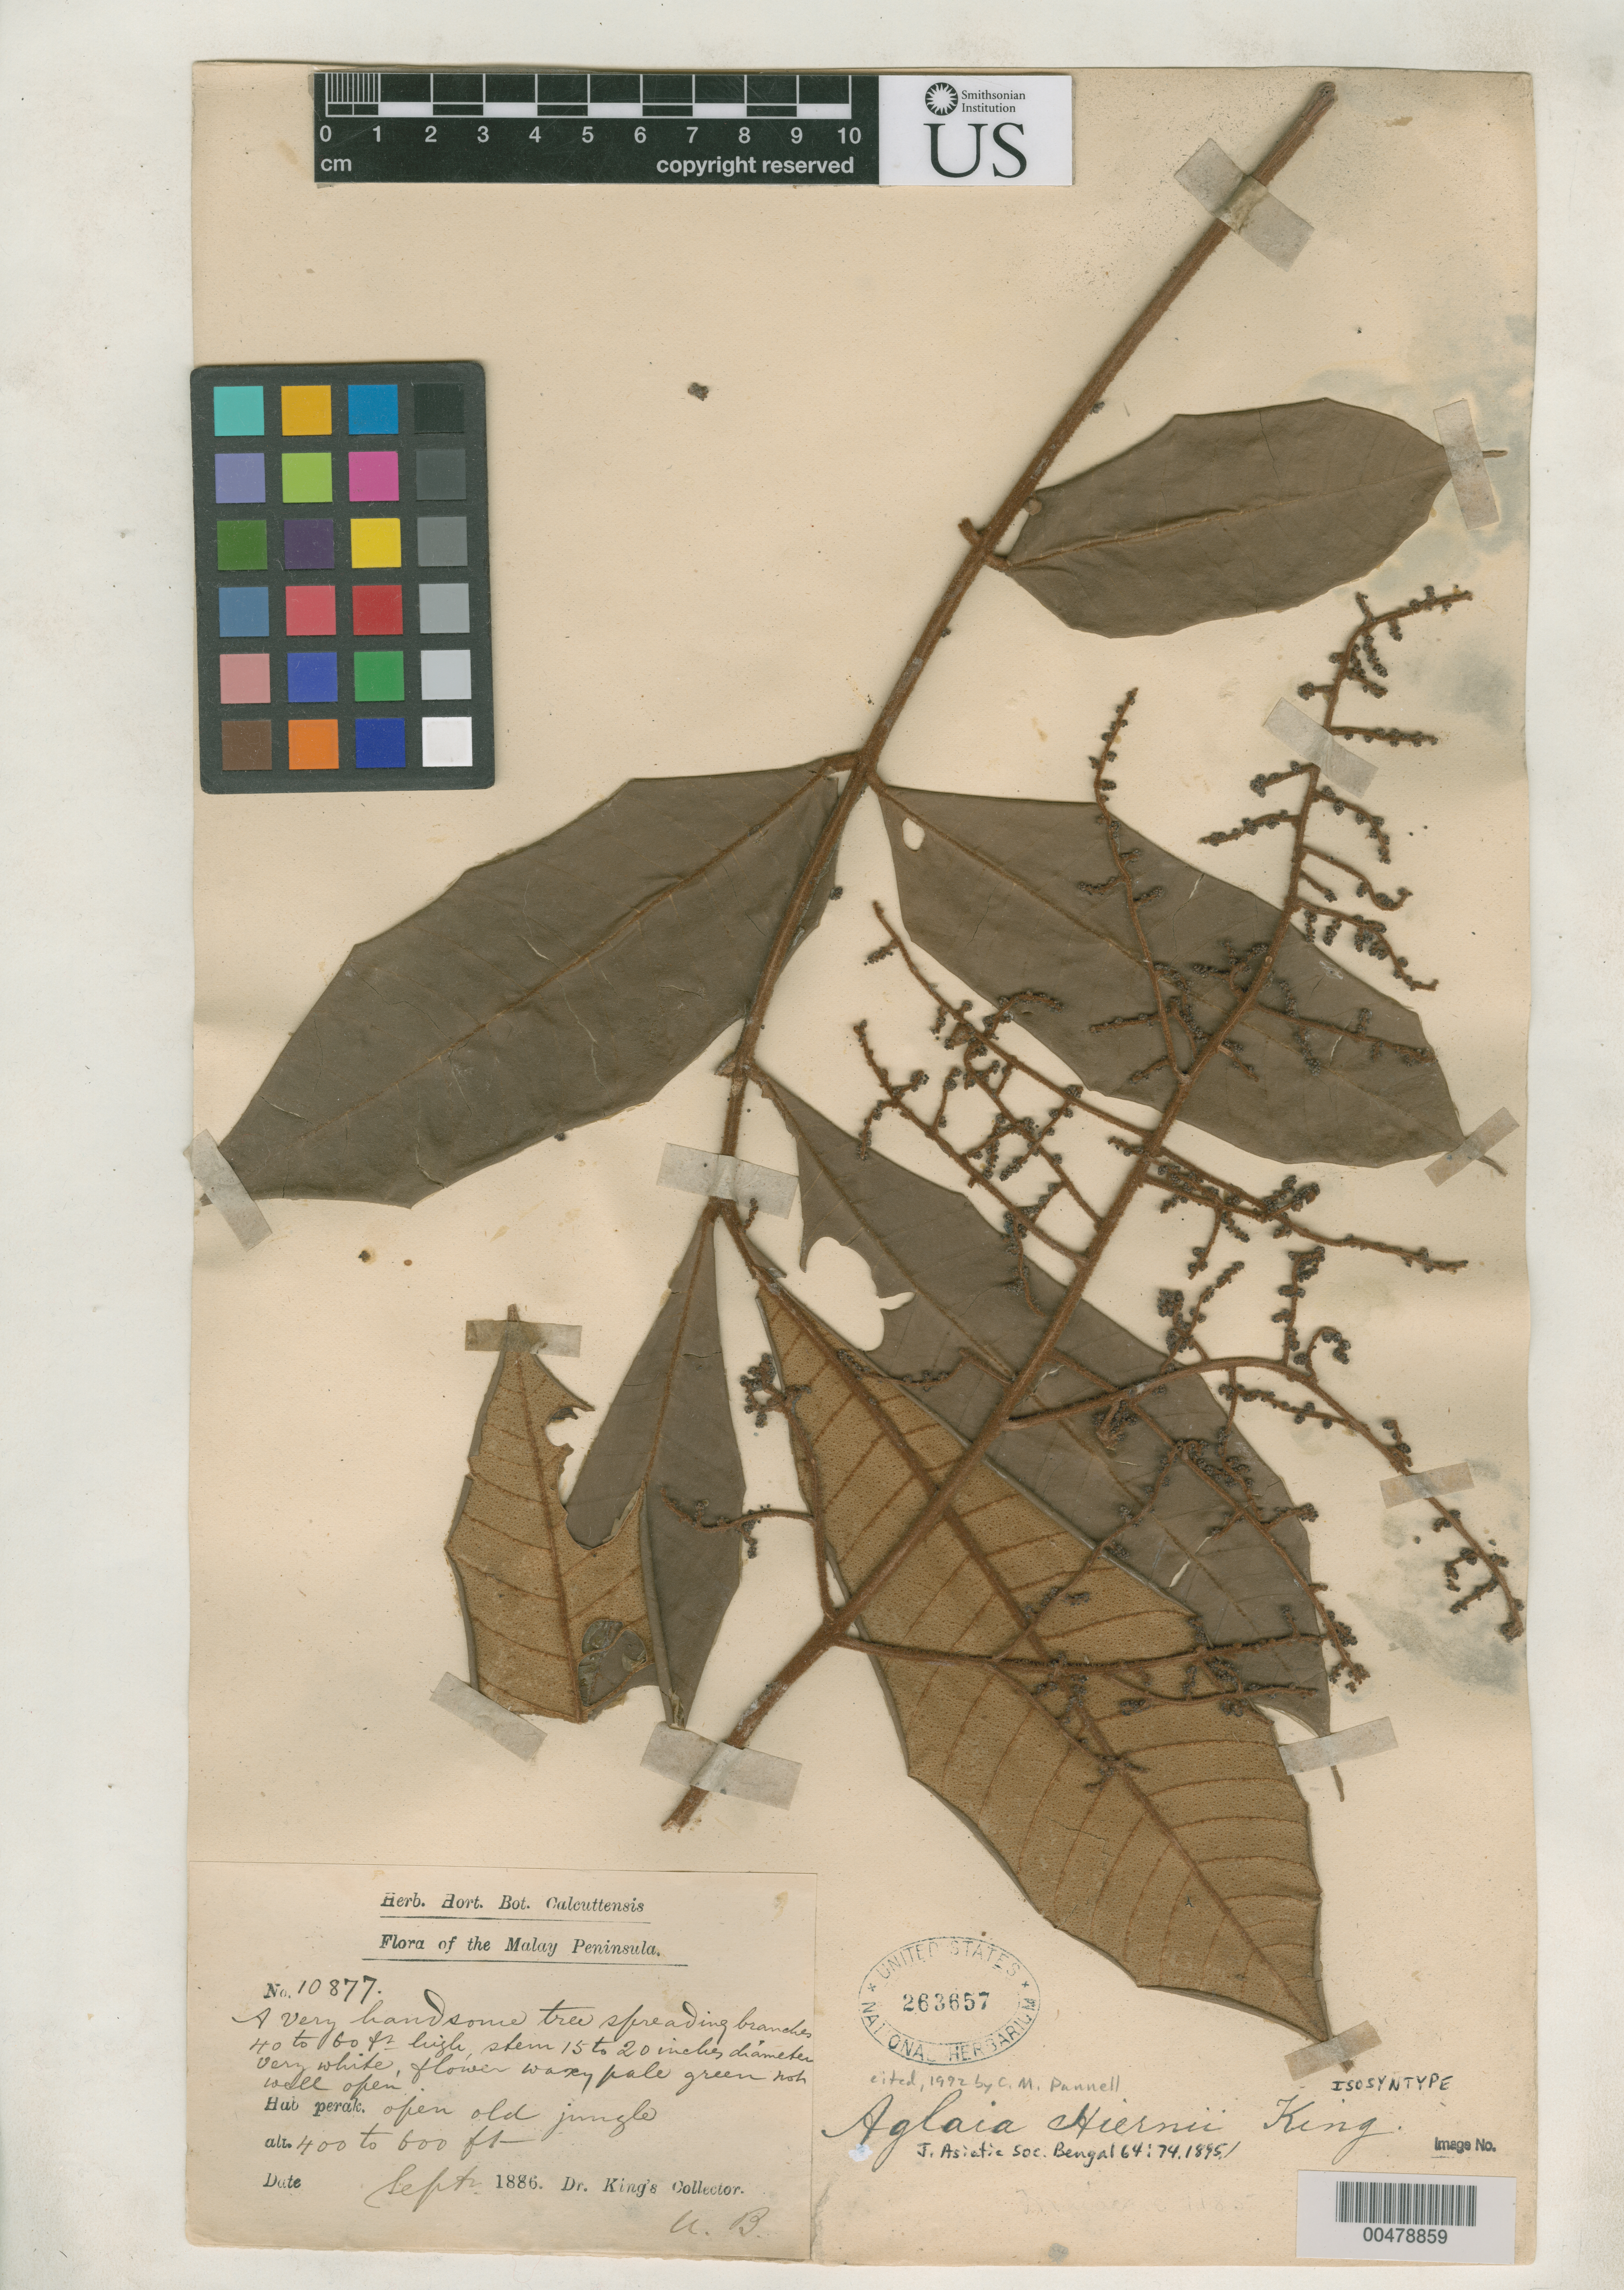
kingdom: Plantae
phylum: Tracheophyta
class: Magnoliopsida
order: Sapindales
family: Meliaceae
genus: Aglaia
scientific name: Aglaia hiernii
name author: King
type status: Isosyntype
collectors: Dr. King's collector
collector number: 10877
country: Malaysia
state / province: Perak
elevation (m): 122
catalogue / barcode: US 263657